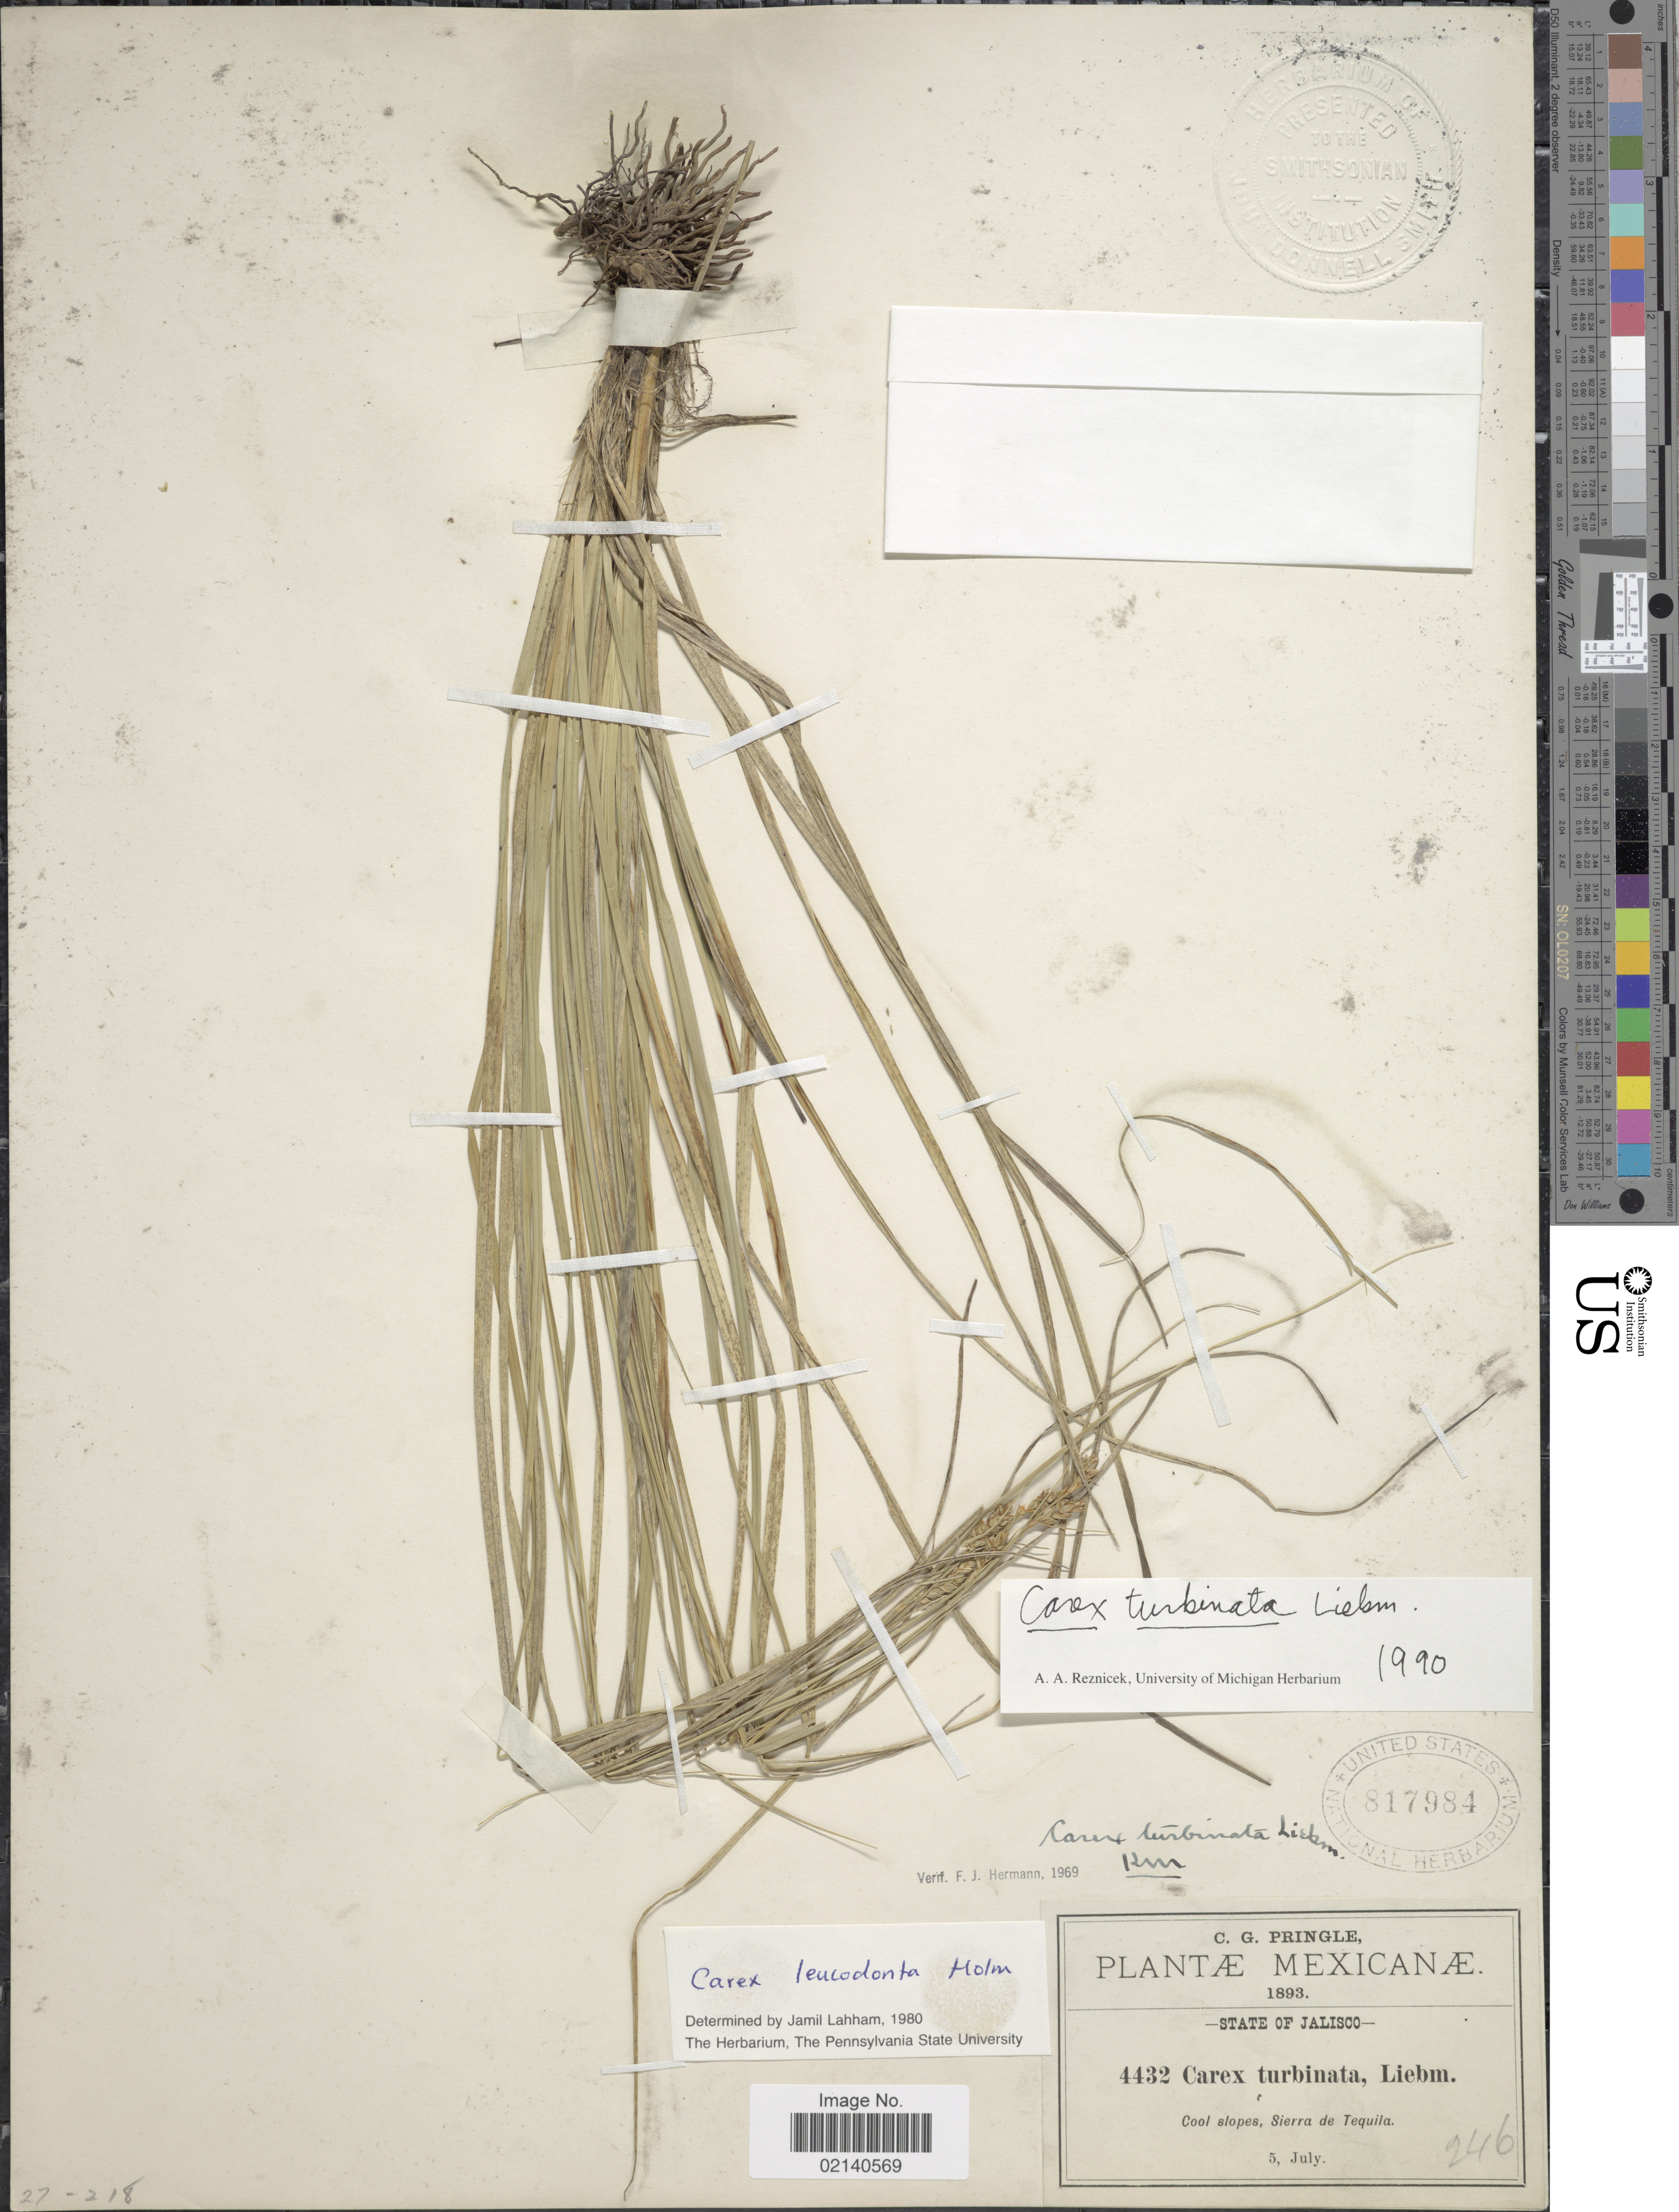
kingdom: Plantae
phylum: Tracheophyta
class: Liliopsida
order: Poales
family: Cyperaceae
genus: Carex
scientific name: Carex turbinata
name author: Liebm.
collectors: C. G. Pringle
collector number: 4432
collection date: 1893-07-05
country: Mexico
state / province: Jalisco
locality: Mexicanae. Cool slopes, Sierra de Tequila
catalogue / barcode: US 817984